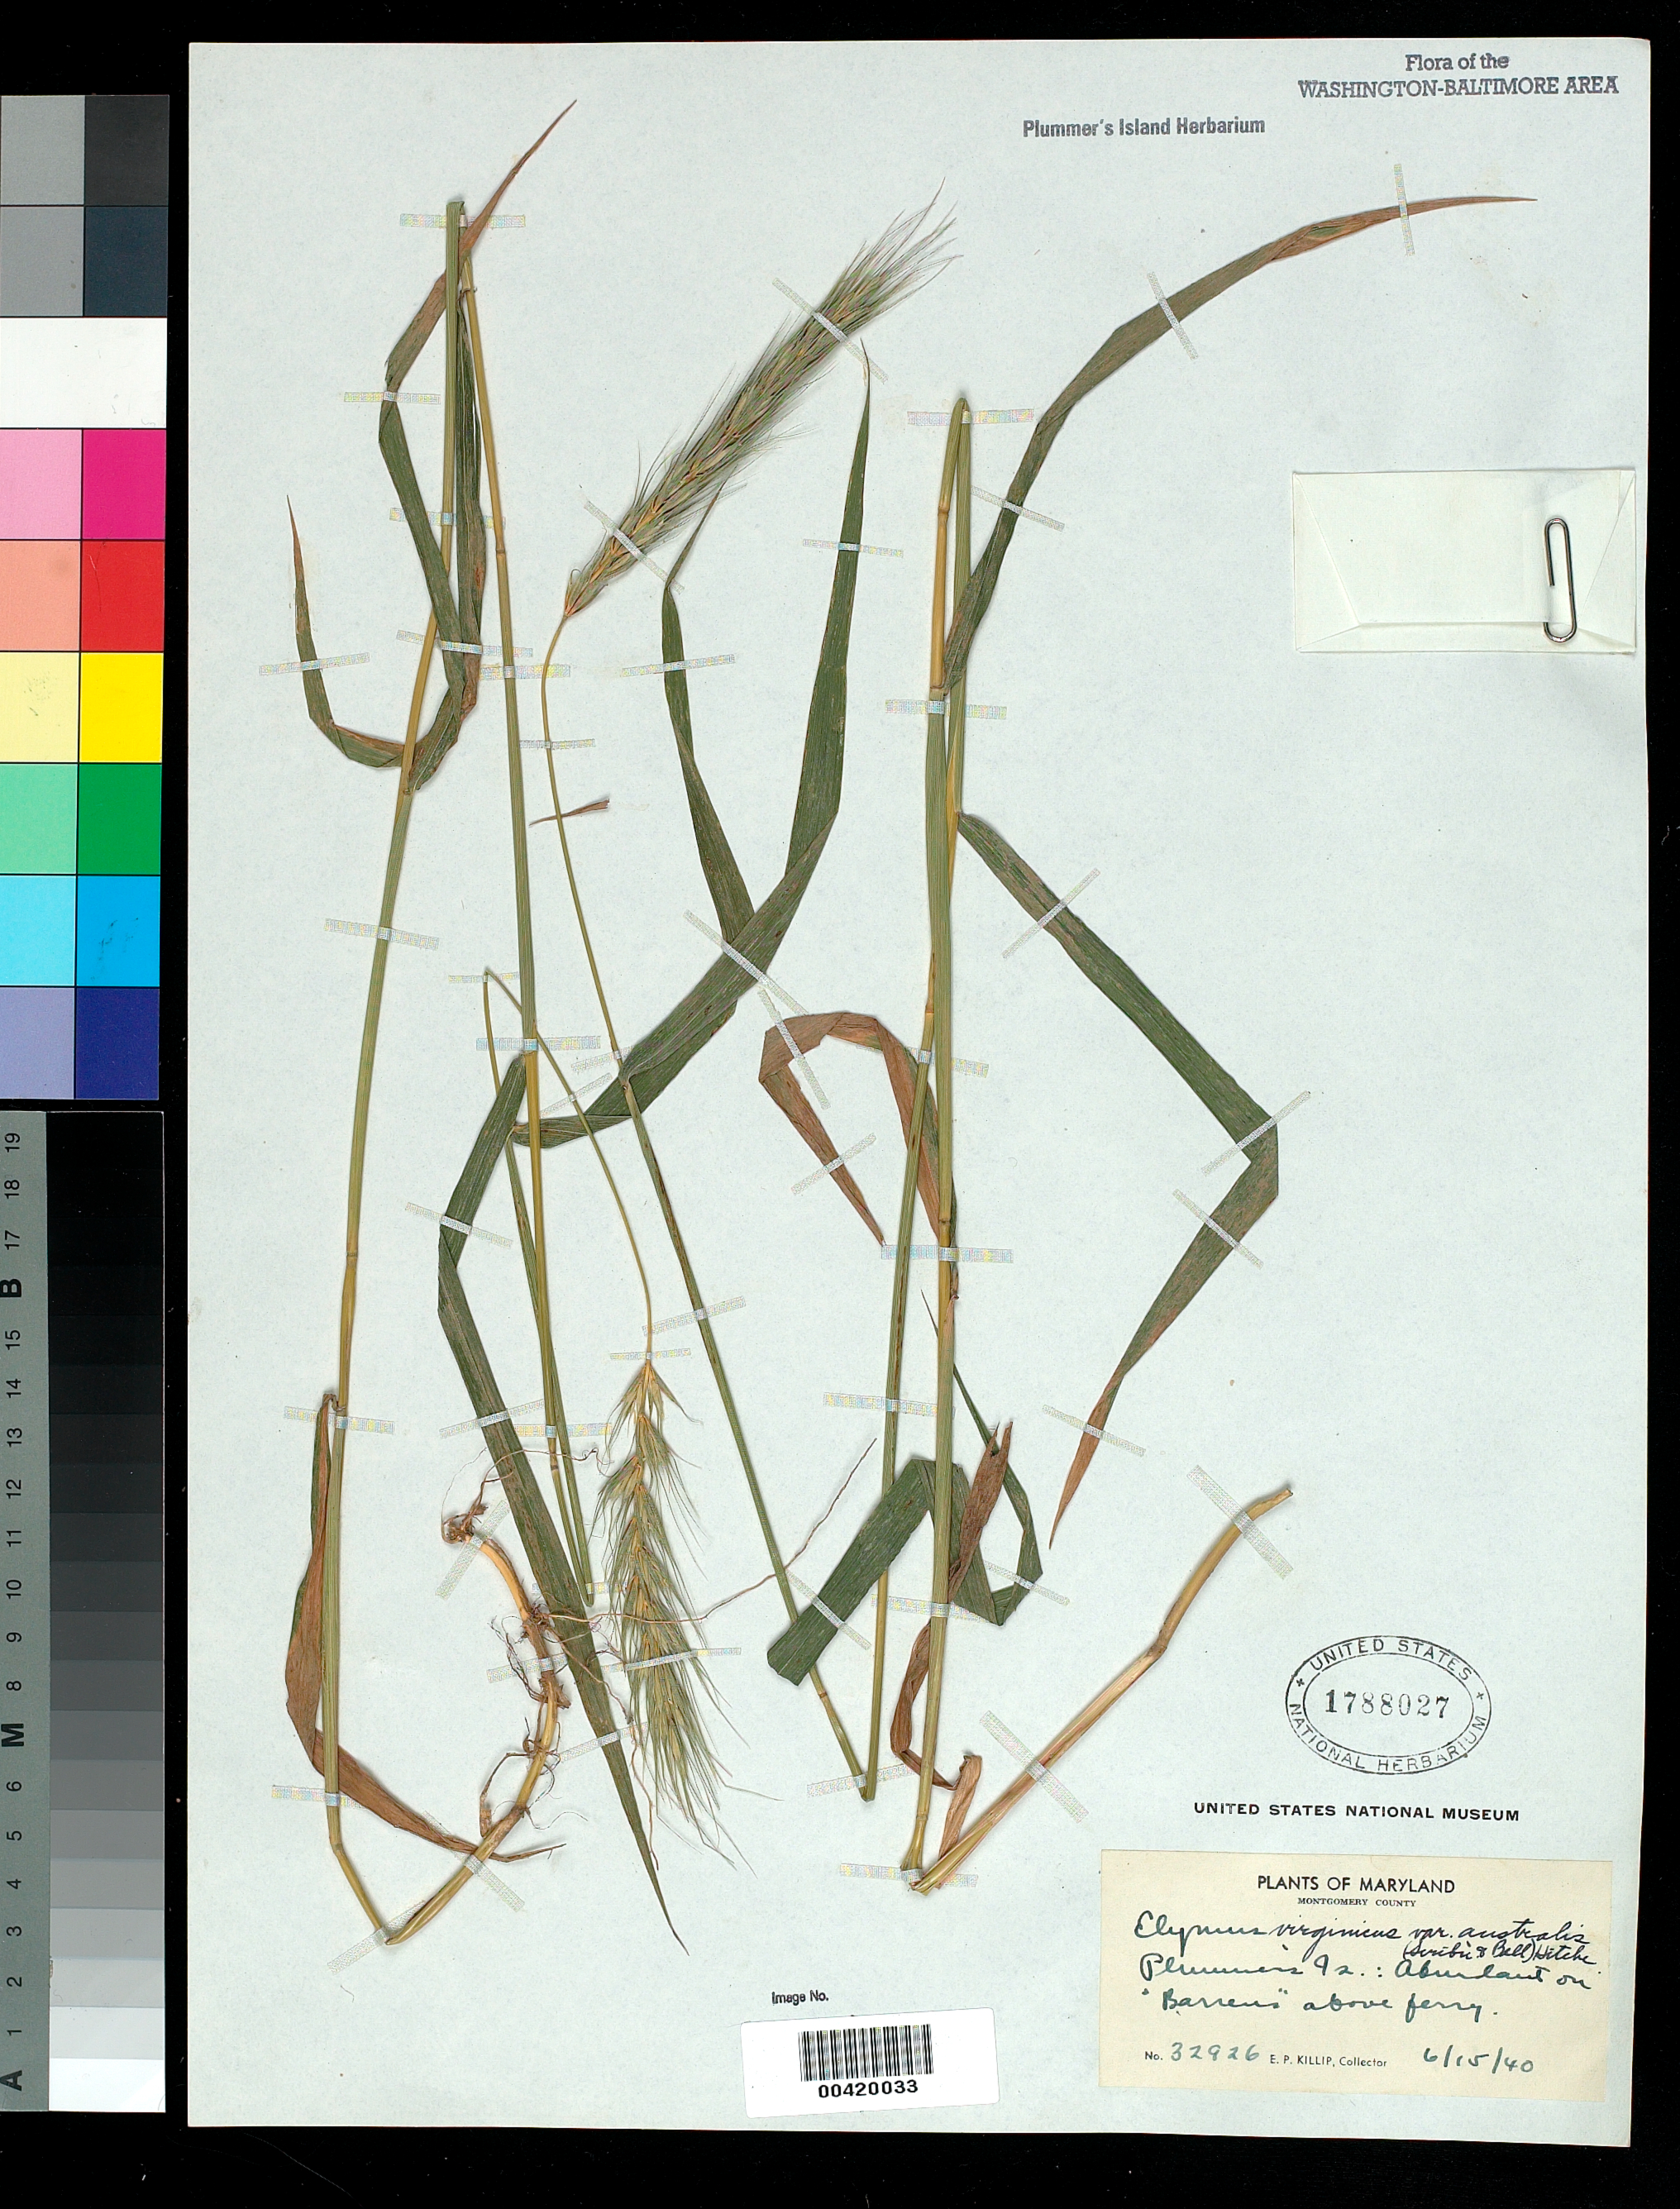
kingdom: Plantae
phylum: Tracheophyta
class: Liliopsida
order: Poales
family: Poaceae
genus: Elymus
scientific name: Elymus glabriflorus var. australis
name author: (Scribn. & C.R. Ball) J.J.N. Campb.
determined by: Campbell, J. J. N., (KY), University of Kentucky (UNITED STATES)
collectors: E. P. Killip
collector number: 32926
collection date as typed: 15 Jun 1940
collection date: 1940-06-15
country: United States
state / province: Maryland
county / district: Montgomery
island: Plummers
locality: Plummer's Island, barrens above Ferry C. & O. Canal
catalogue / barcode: US 1788027